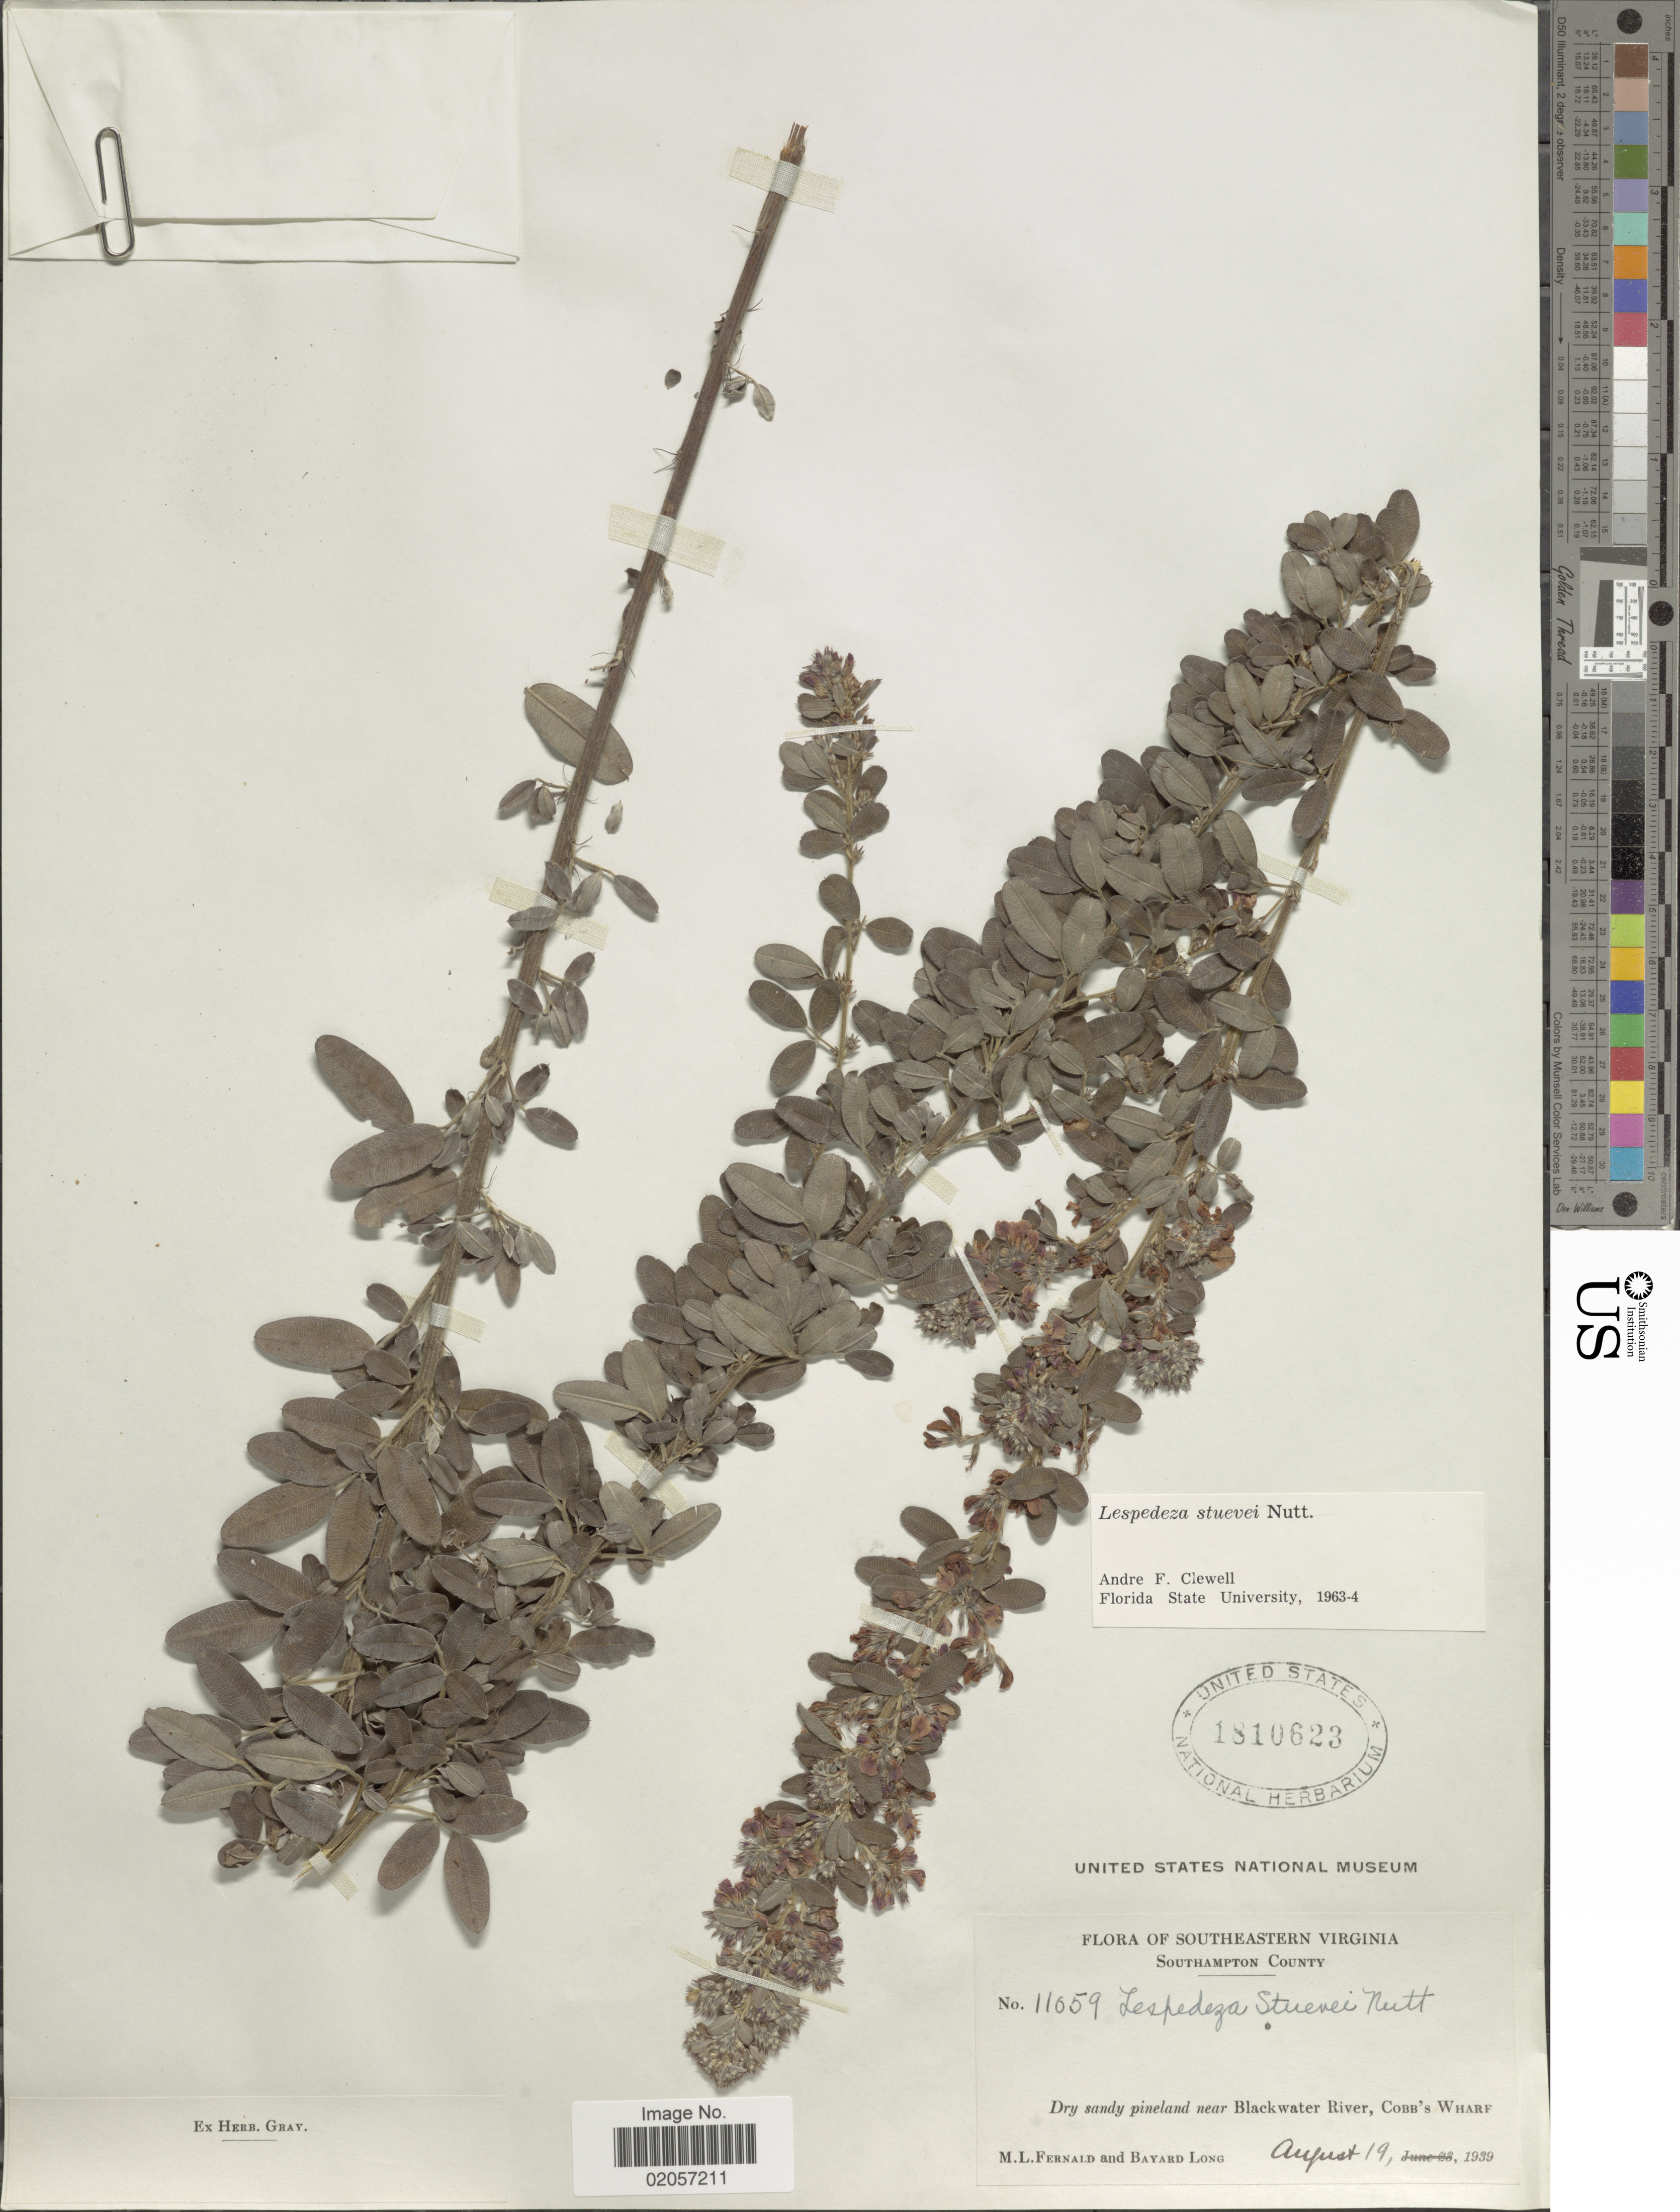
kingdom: Plantae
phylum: Tracheophyta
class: Magnoliopsida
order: Fabales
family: Fabaceae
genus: Lespedeza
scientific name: Lespedeza stuevei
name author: Nutt.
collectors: M. L. Fernald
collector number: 11059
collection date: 1939-08-19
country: United States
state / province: Virginia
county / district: Southampton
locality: Southeastern Virginia, Dry sandy pineland near Blackwater River, Cobb's Wharf.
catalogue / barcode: US 1810623